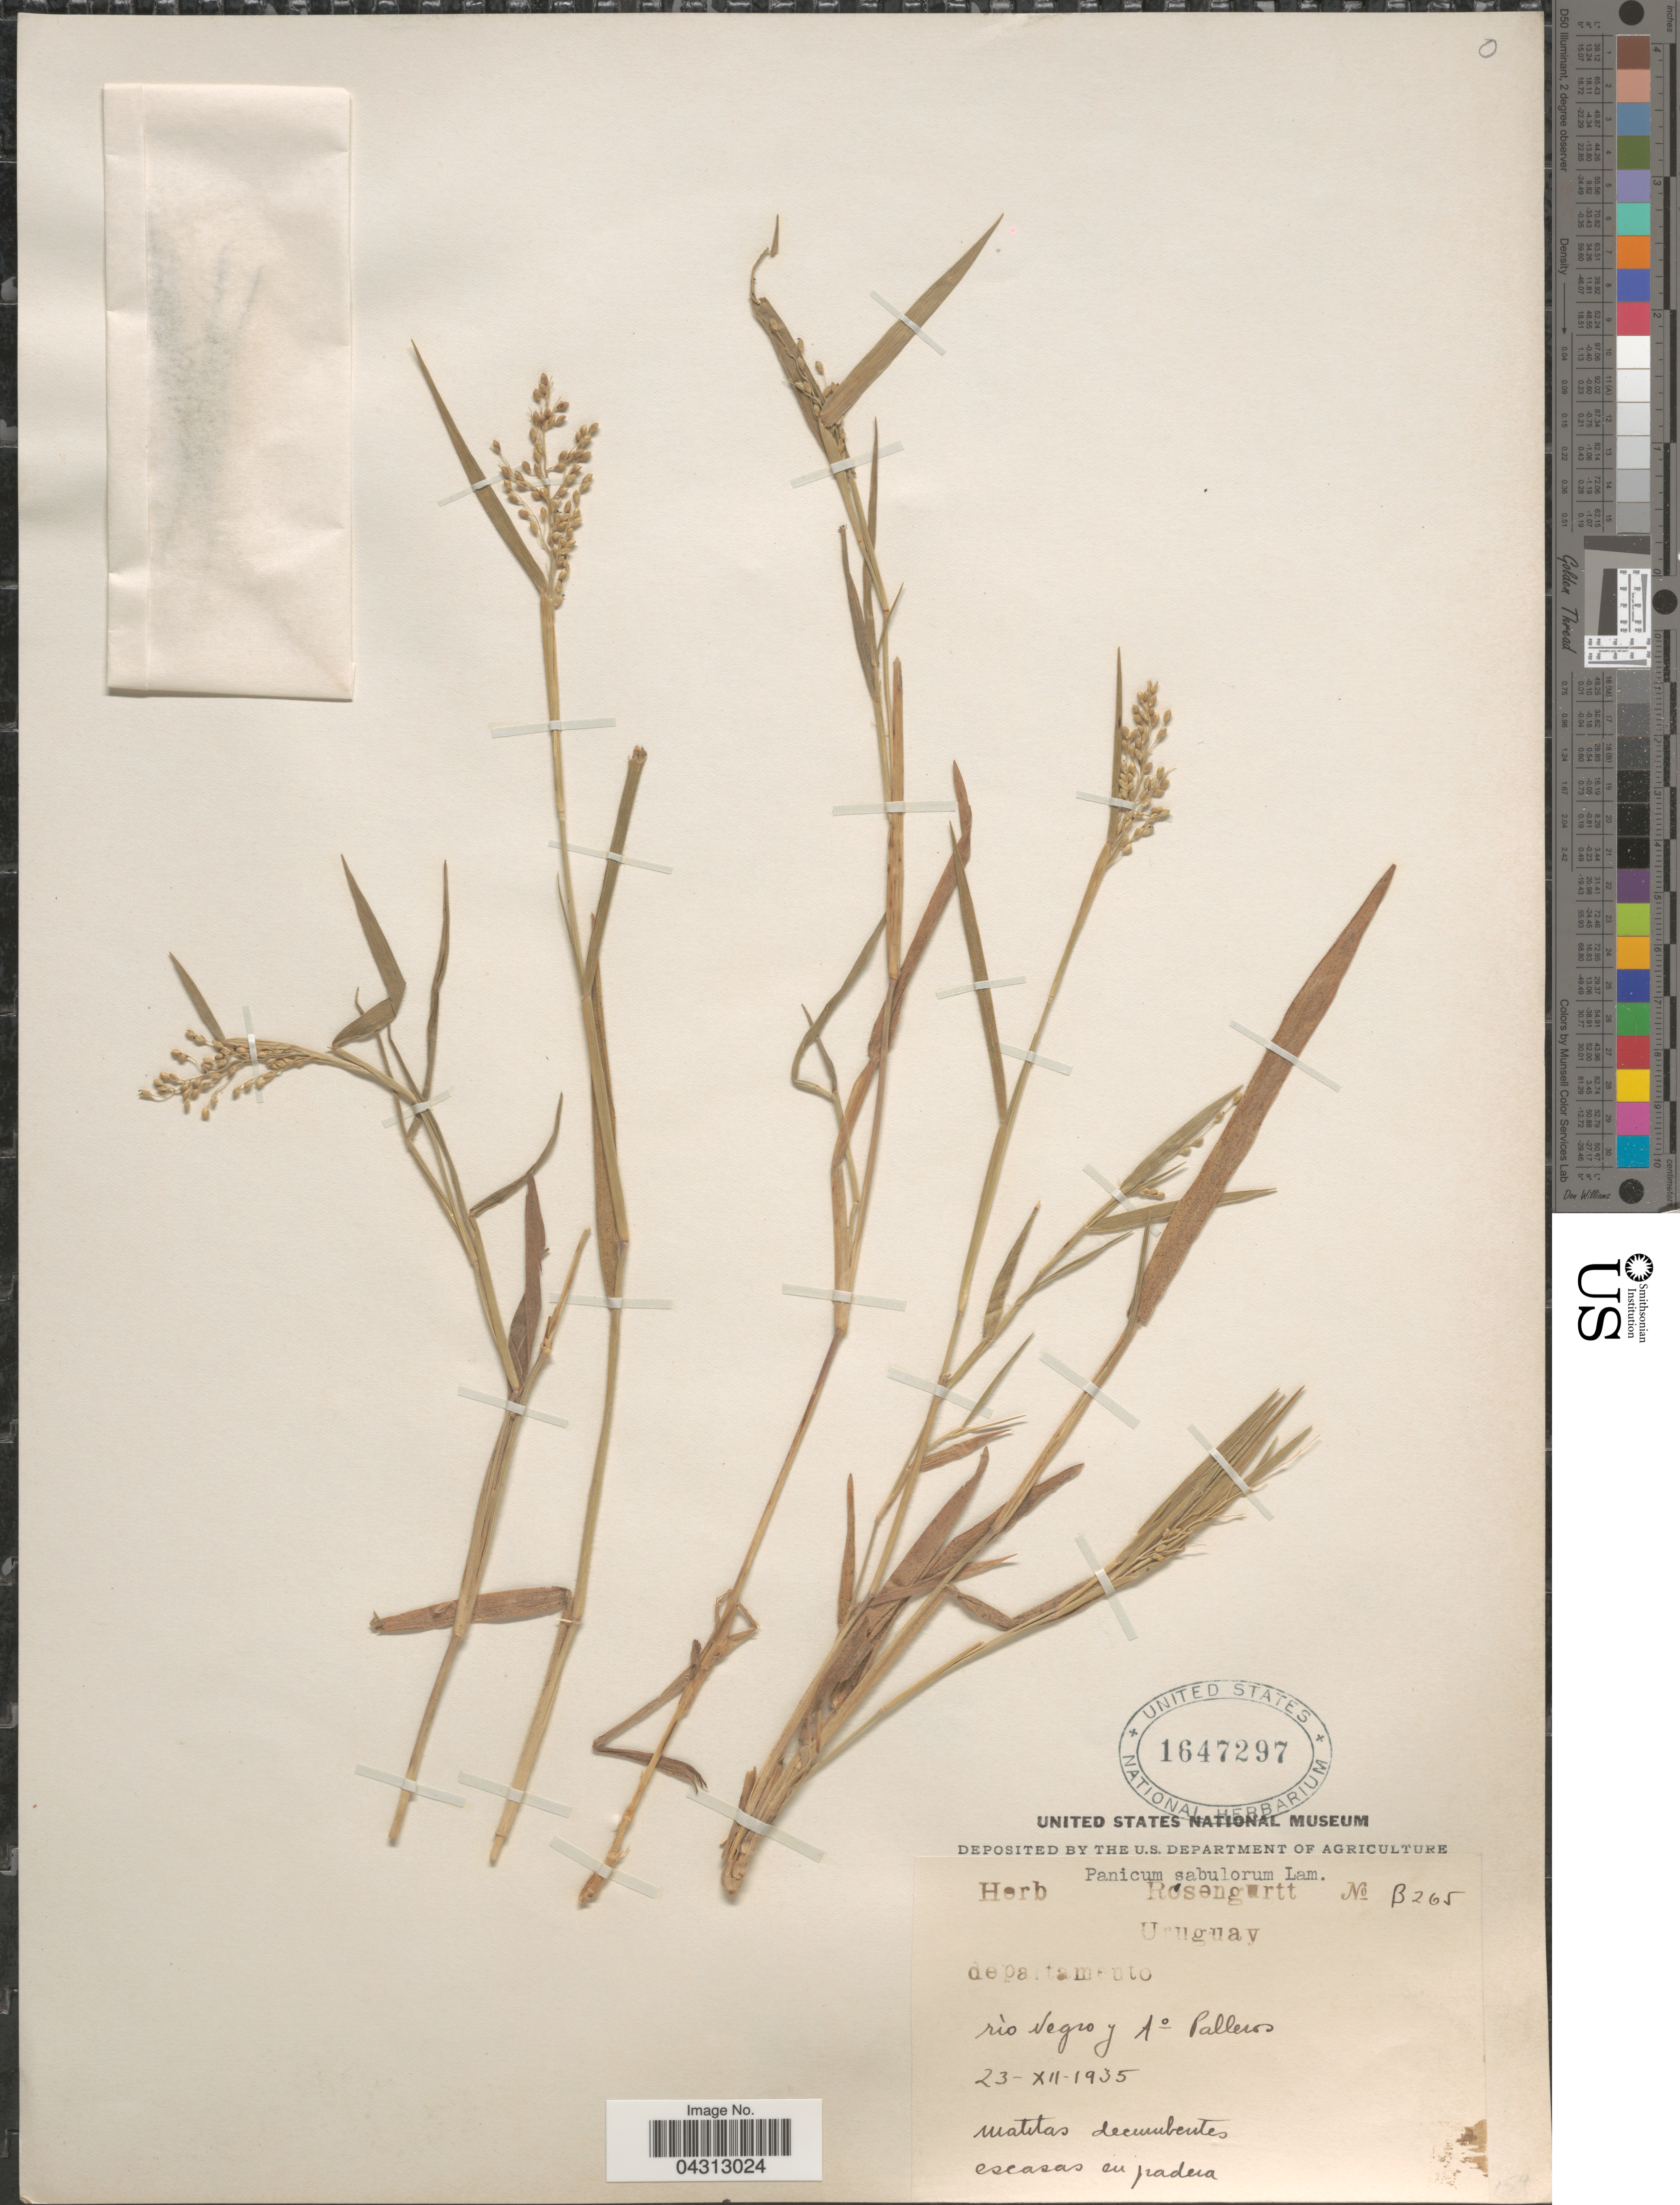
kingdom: Plantae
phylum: Tracheophyta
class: Liliopsida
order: Poales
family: Poaceae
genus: Dichanthelium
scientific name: Dichanthelium sabulorum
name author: (Lam.) Gould & C.A. Clark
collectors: ex herb. Rosengurtt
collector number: B265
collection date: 1935-12-23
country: Uruguay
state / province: Rio Negro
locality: Rìo Negro y Ao Palleros.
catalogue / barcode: US 1647297